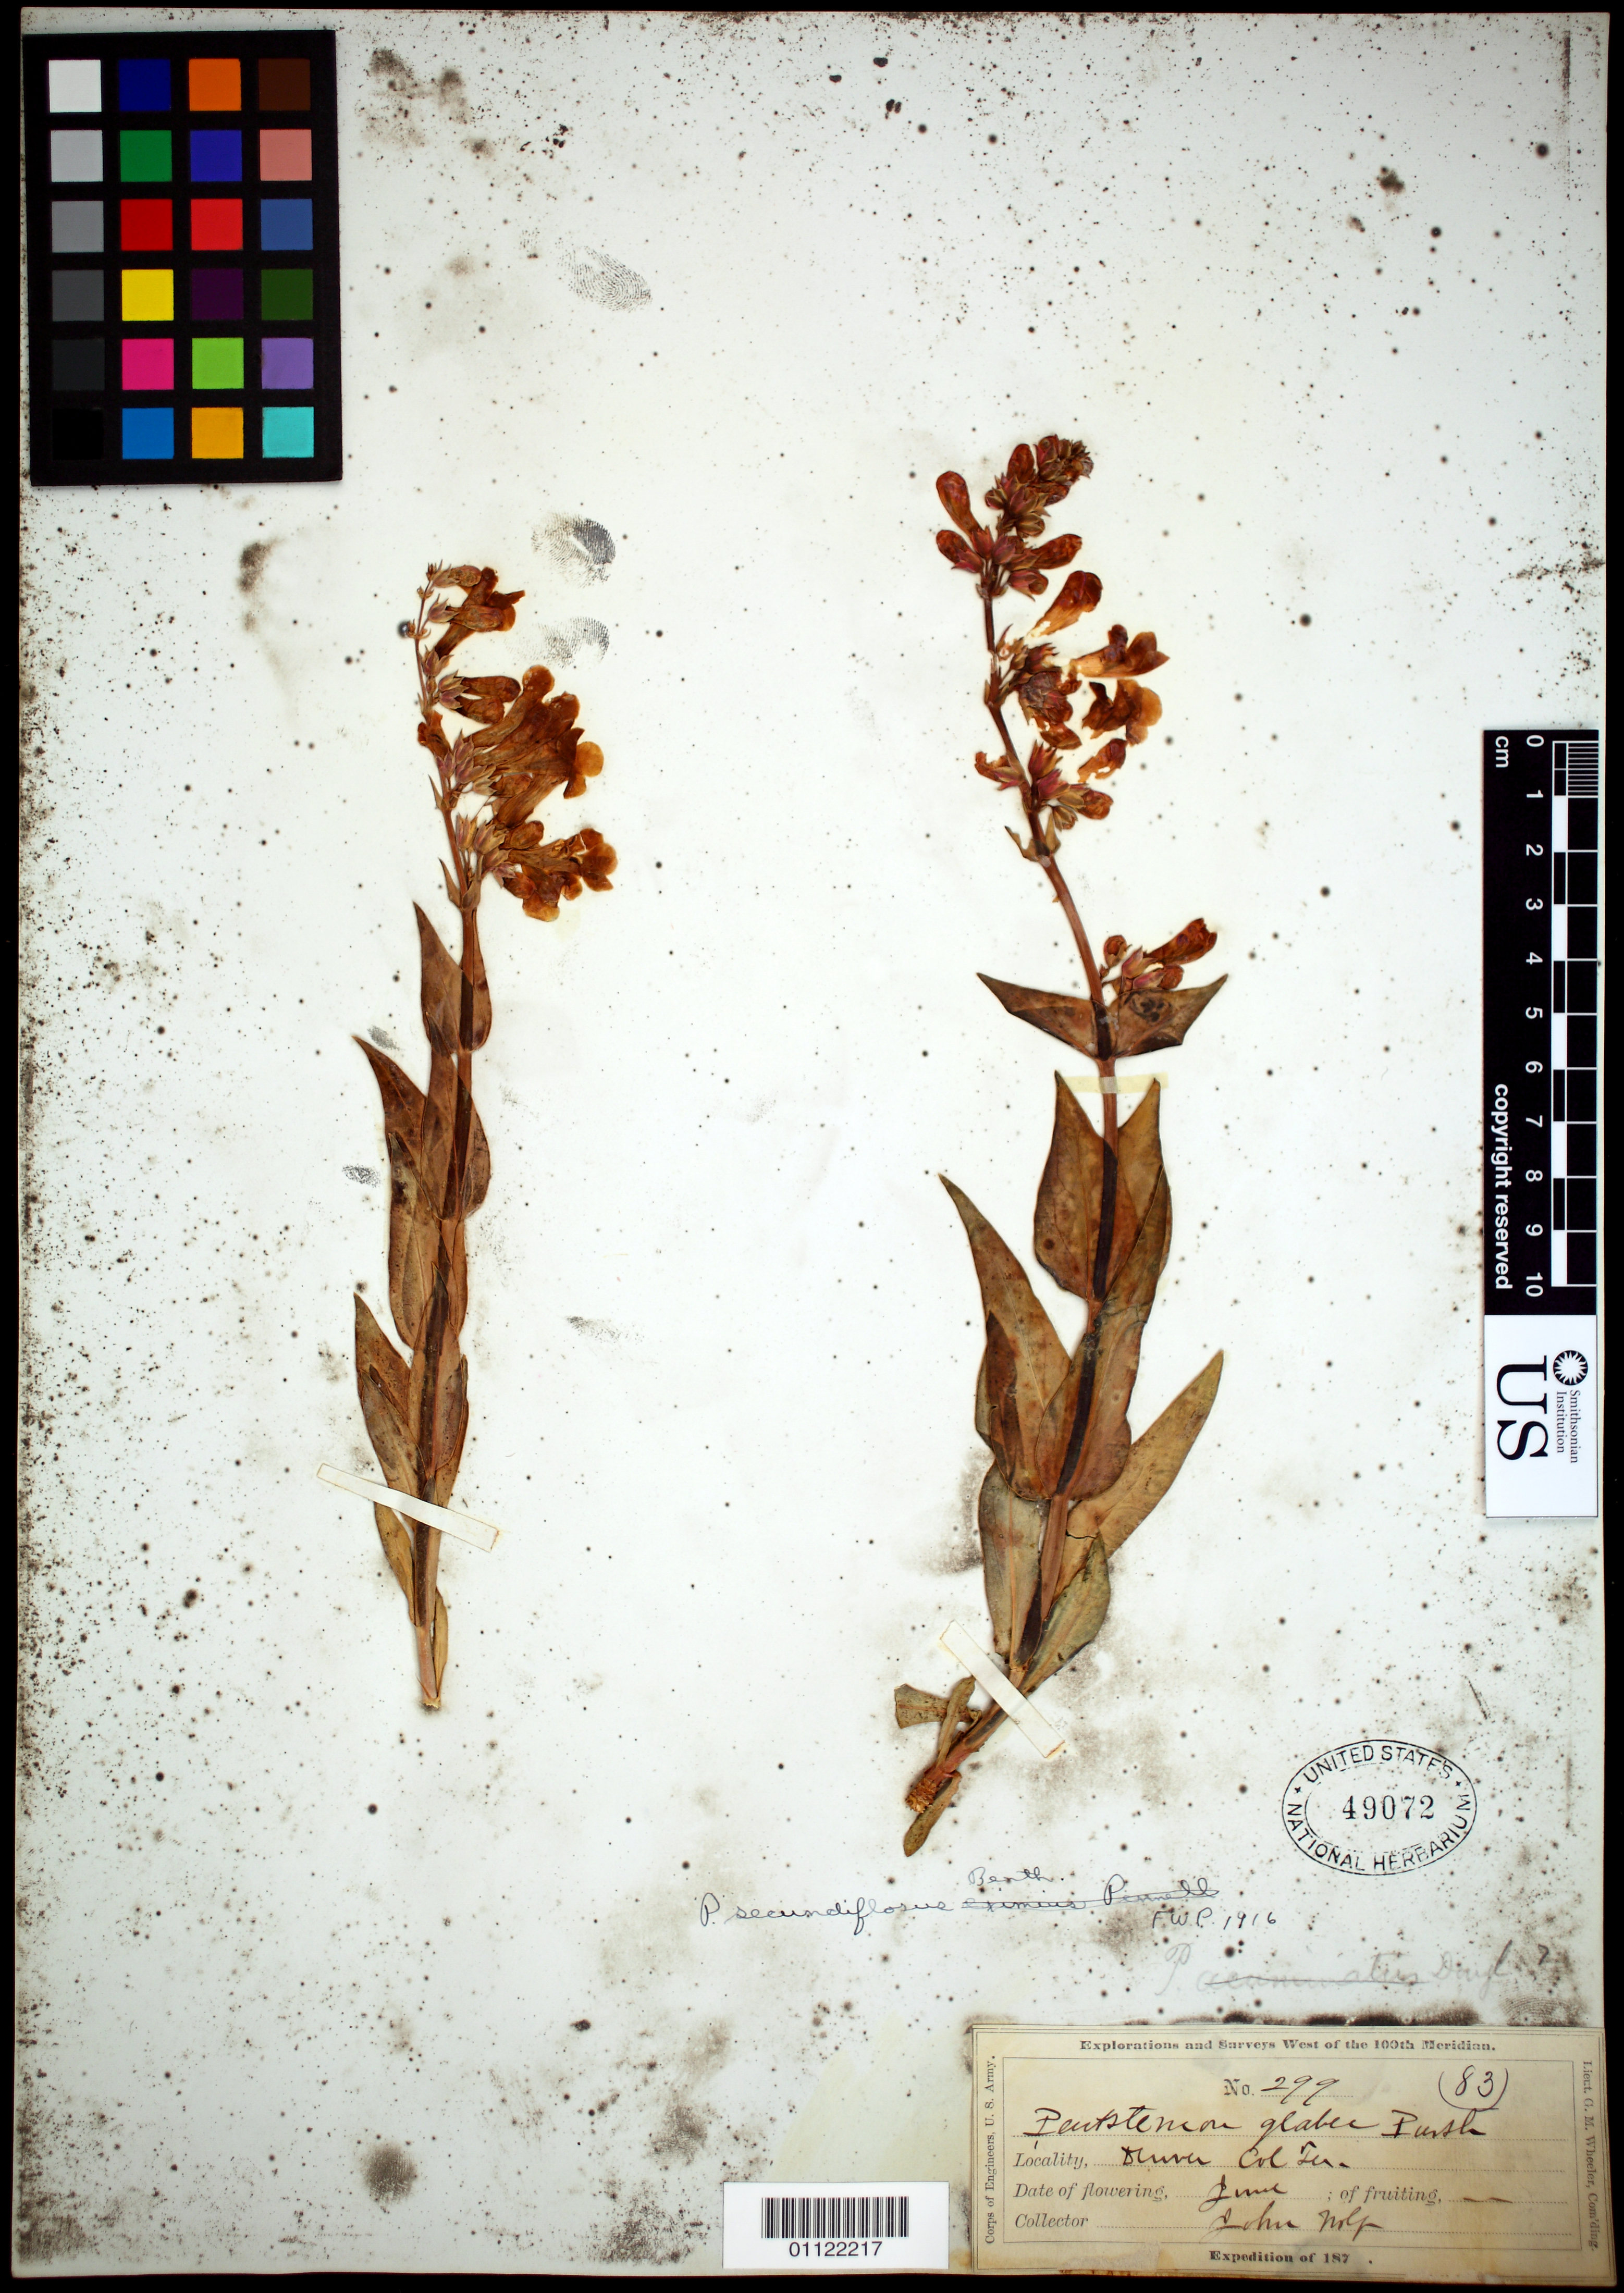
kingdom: Plantae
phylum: Tracheophyta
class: Magnoliopsida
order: Lamiales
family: Plantaginaceae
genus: Penstemon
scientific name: Penstemon secundiflorus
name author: Benth.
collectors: J. Wolf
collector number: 299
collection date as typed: Jun 187-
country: United States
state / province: Colorado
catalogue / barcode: US 49072